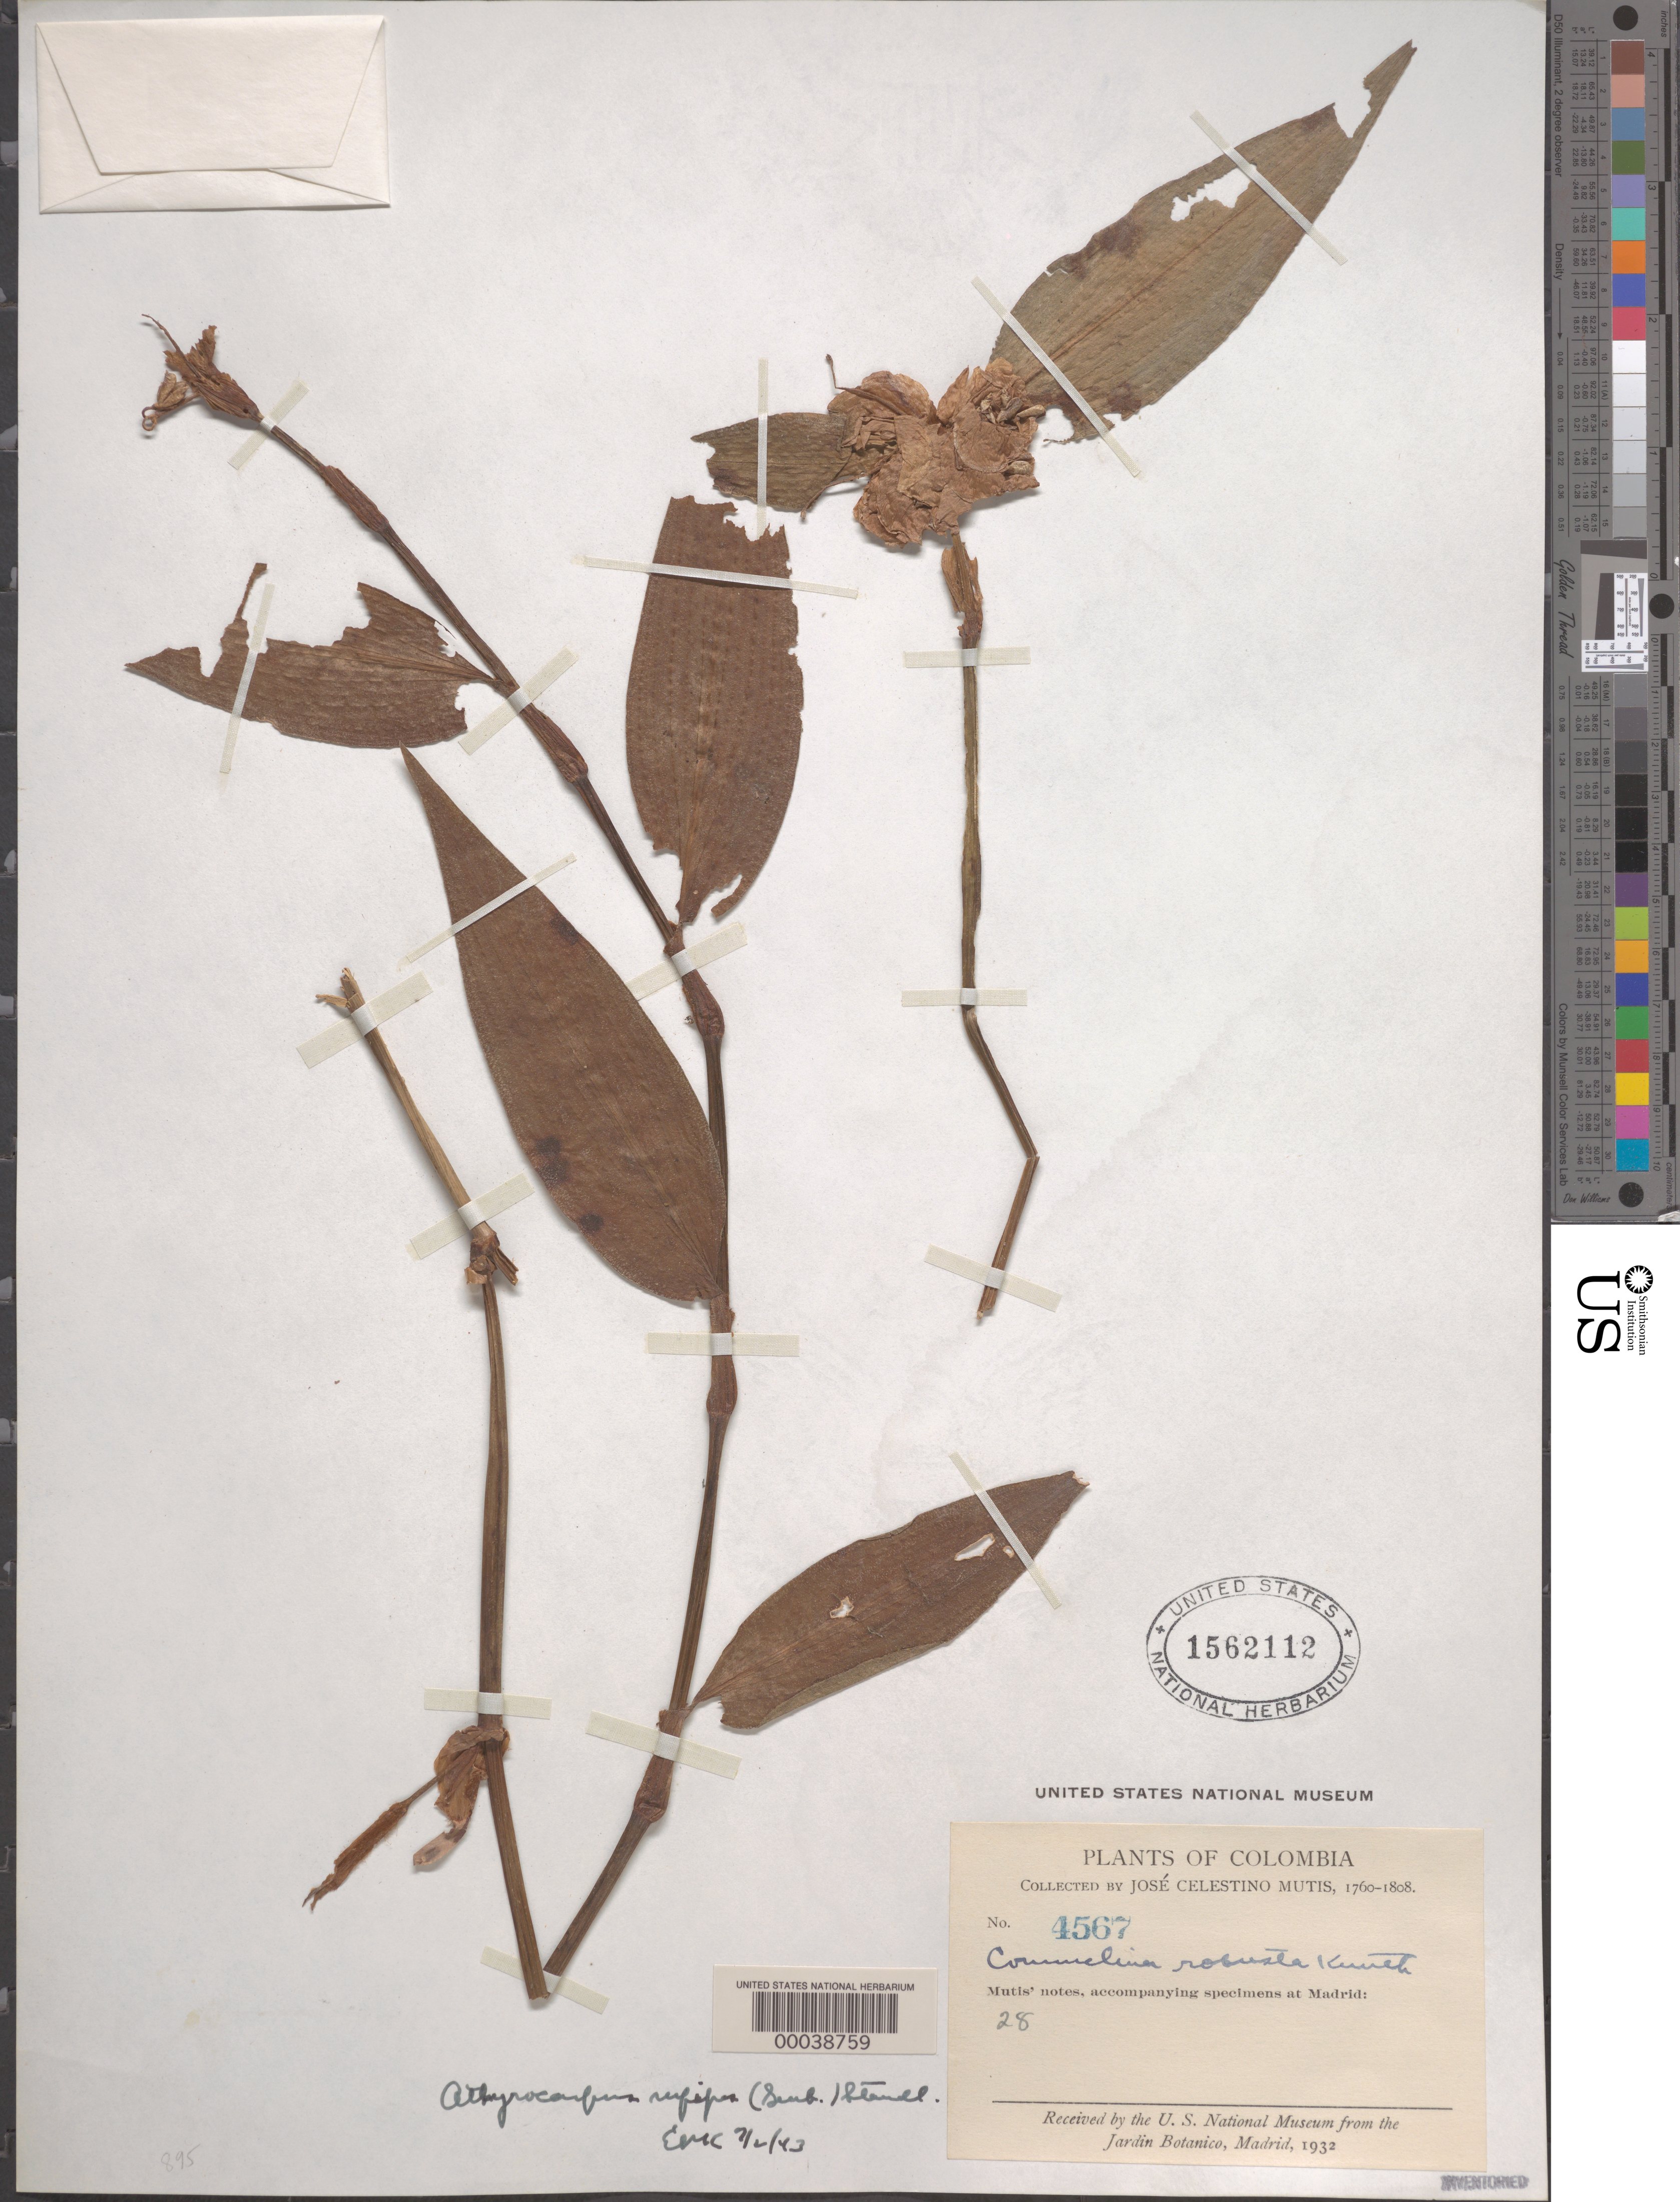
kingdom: Plantae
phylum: Tracheophyta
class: Liliopsida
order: Commelinales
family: Commelinaceae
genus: Commelina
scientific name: Commelina obliqua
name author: Vahl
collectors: J. C. B. Mutis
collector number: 4567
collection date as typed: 1760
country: Colombia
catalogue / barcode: US 1562112